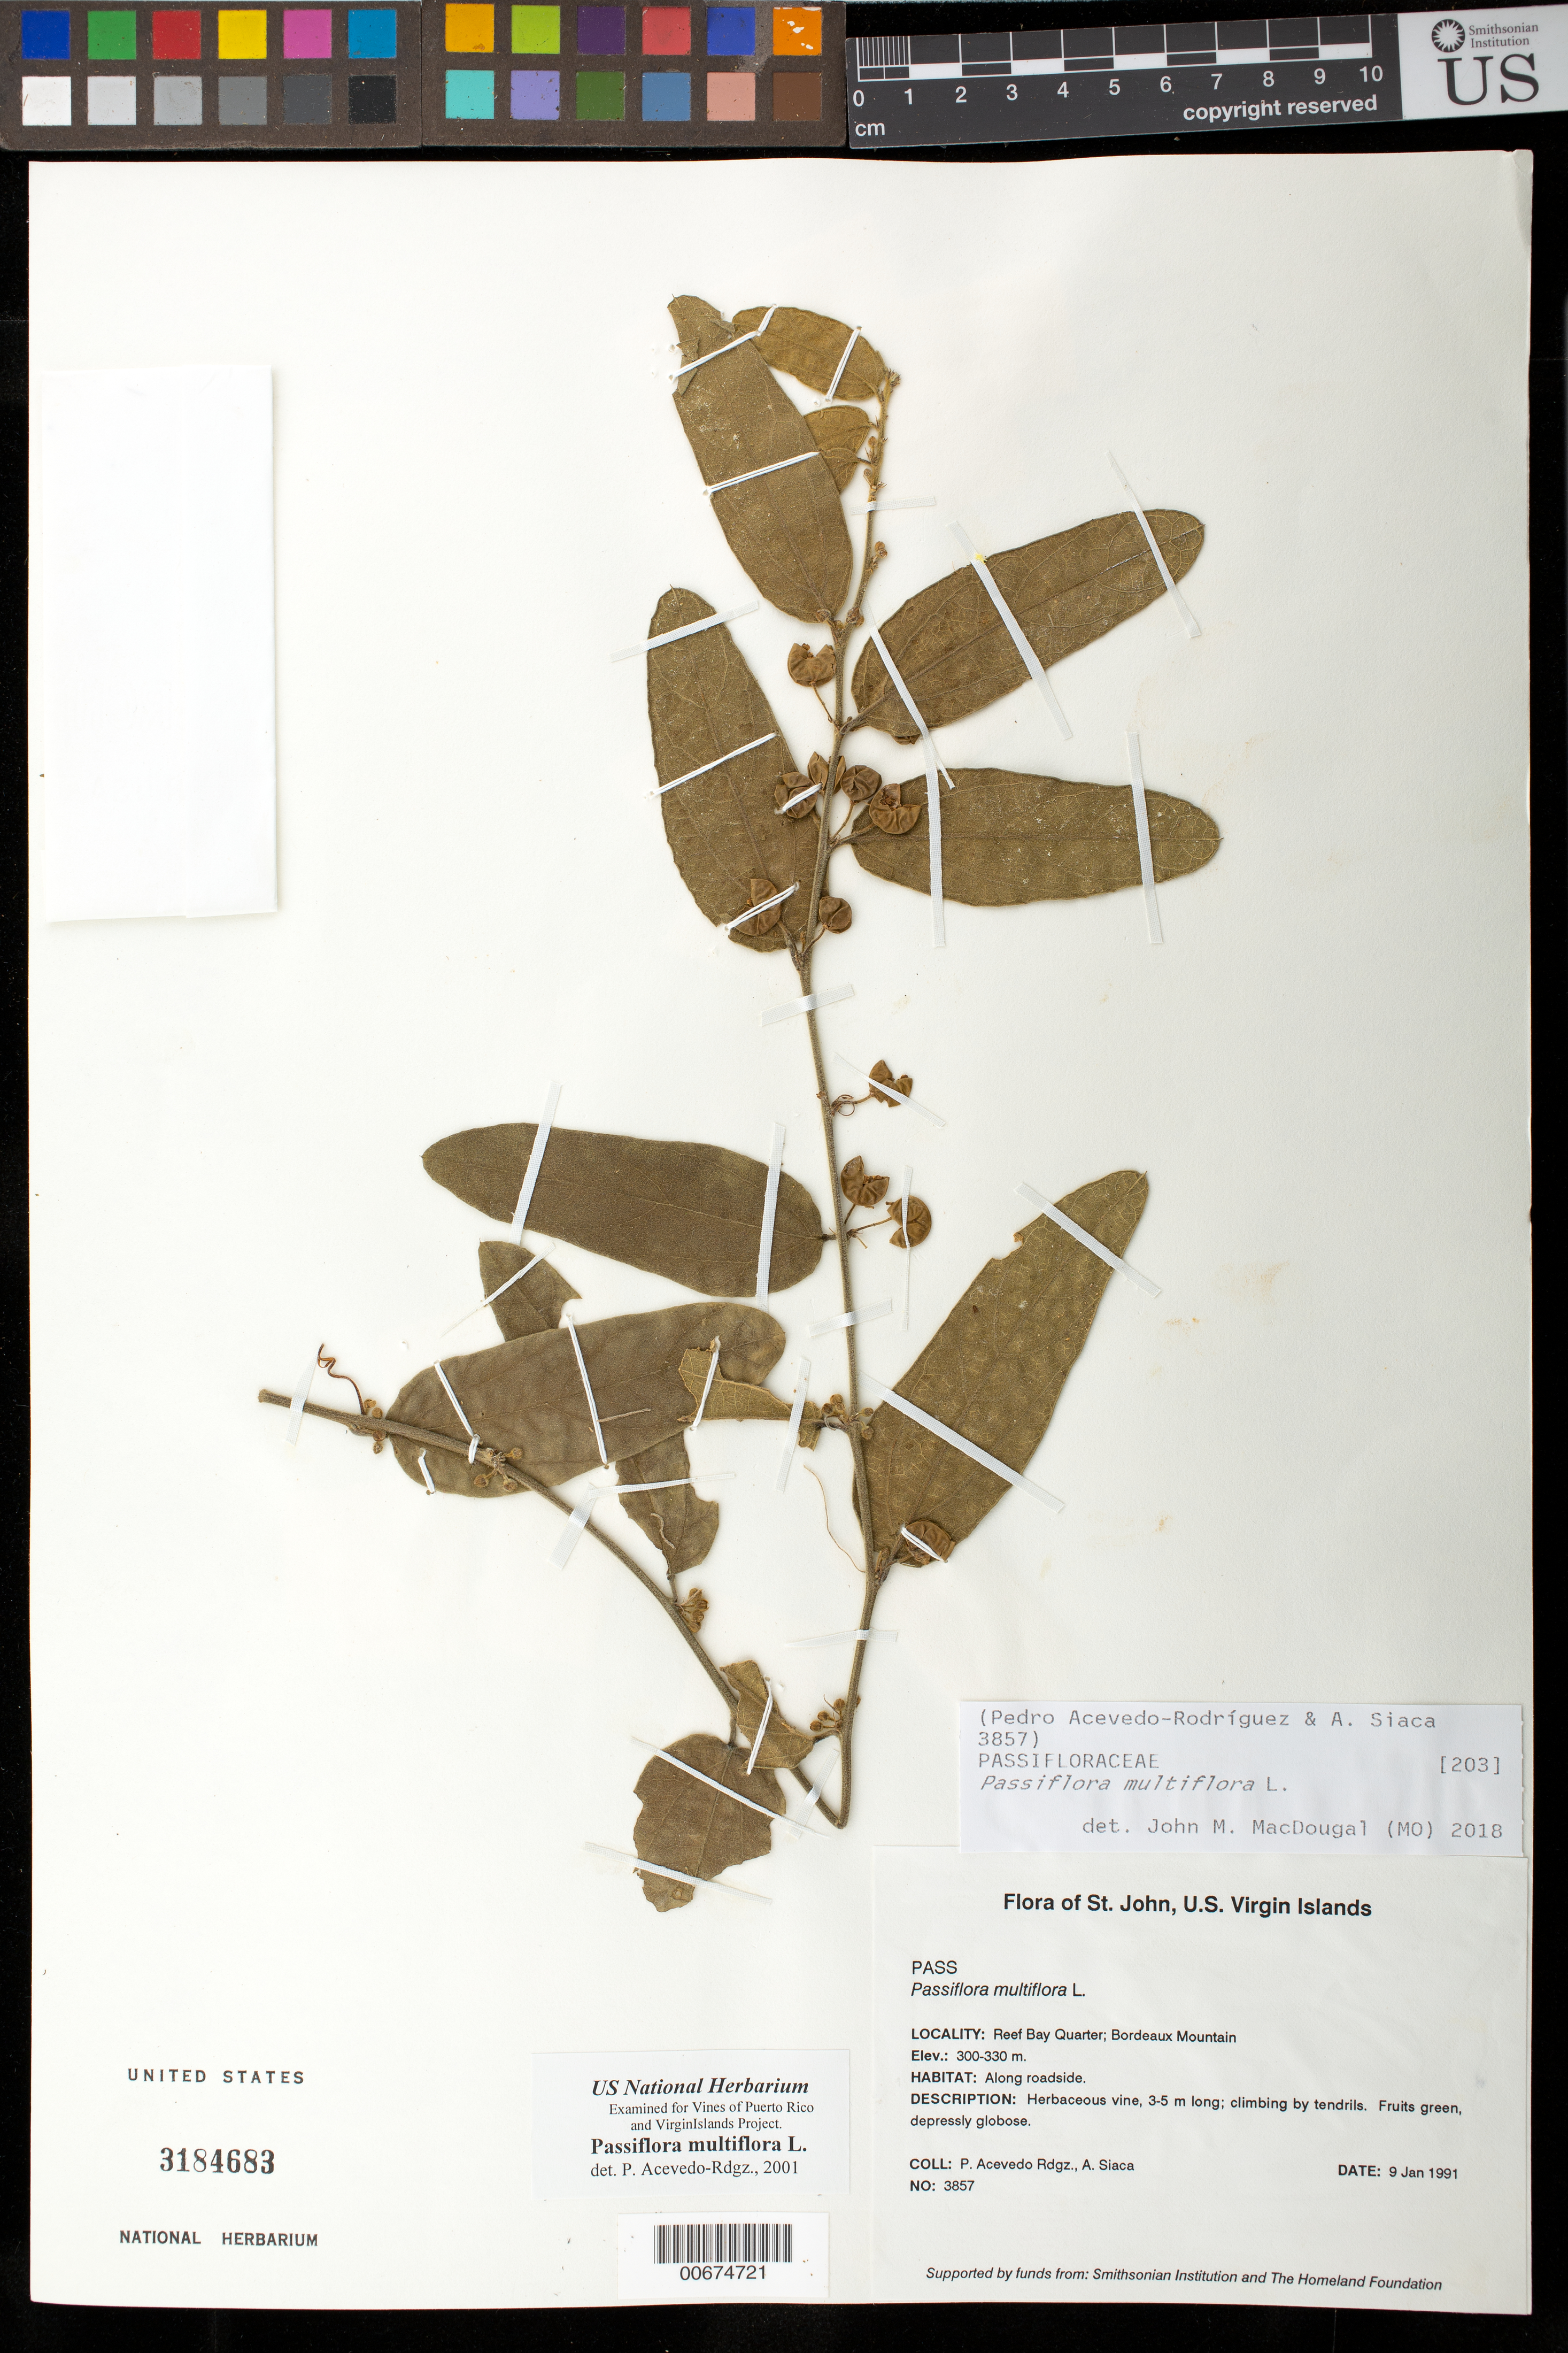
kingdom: Plantae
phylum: Tracheophyta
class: Magnoliopsida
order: Malpighiales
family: Passifloraceae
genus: Passiflora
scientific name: Passiflora multiflora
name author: L.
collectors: P. Acevedo-Rodr. & A. Siaca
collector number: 3857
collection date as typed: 09 Jan 1991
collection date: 1991-01-09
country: U.S. Virgin Islands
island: St. John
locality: Reef Bay Quarter; Bordeaux Mountain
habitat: Along roadside.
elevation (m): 300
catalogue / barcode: US 3184683